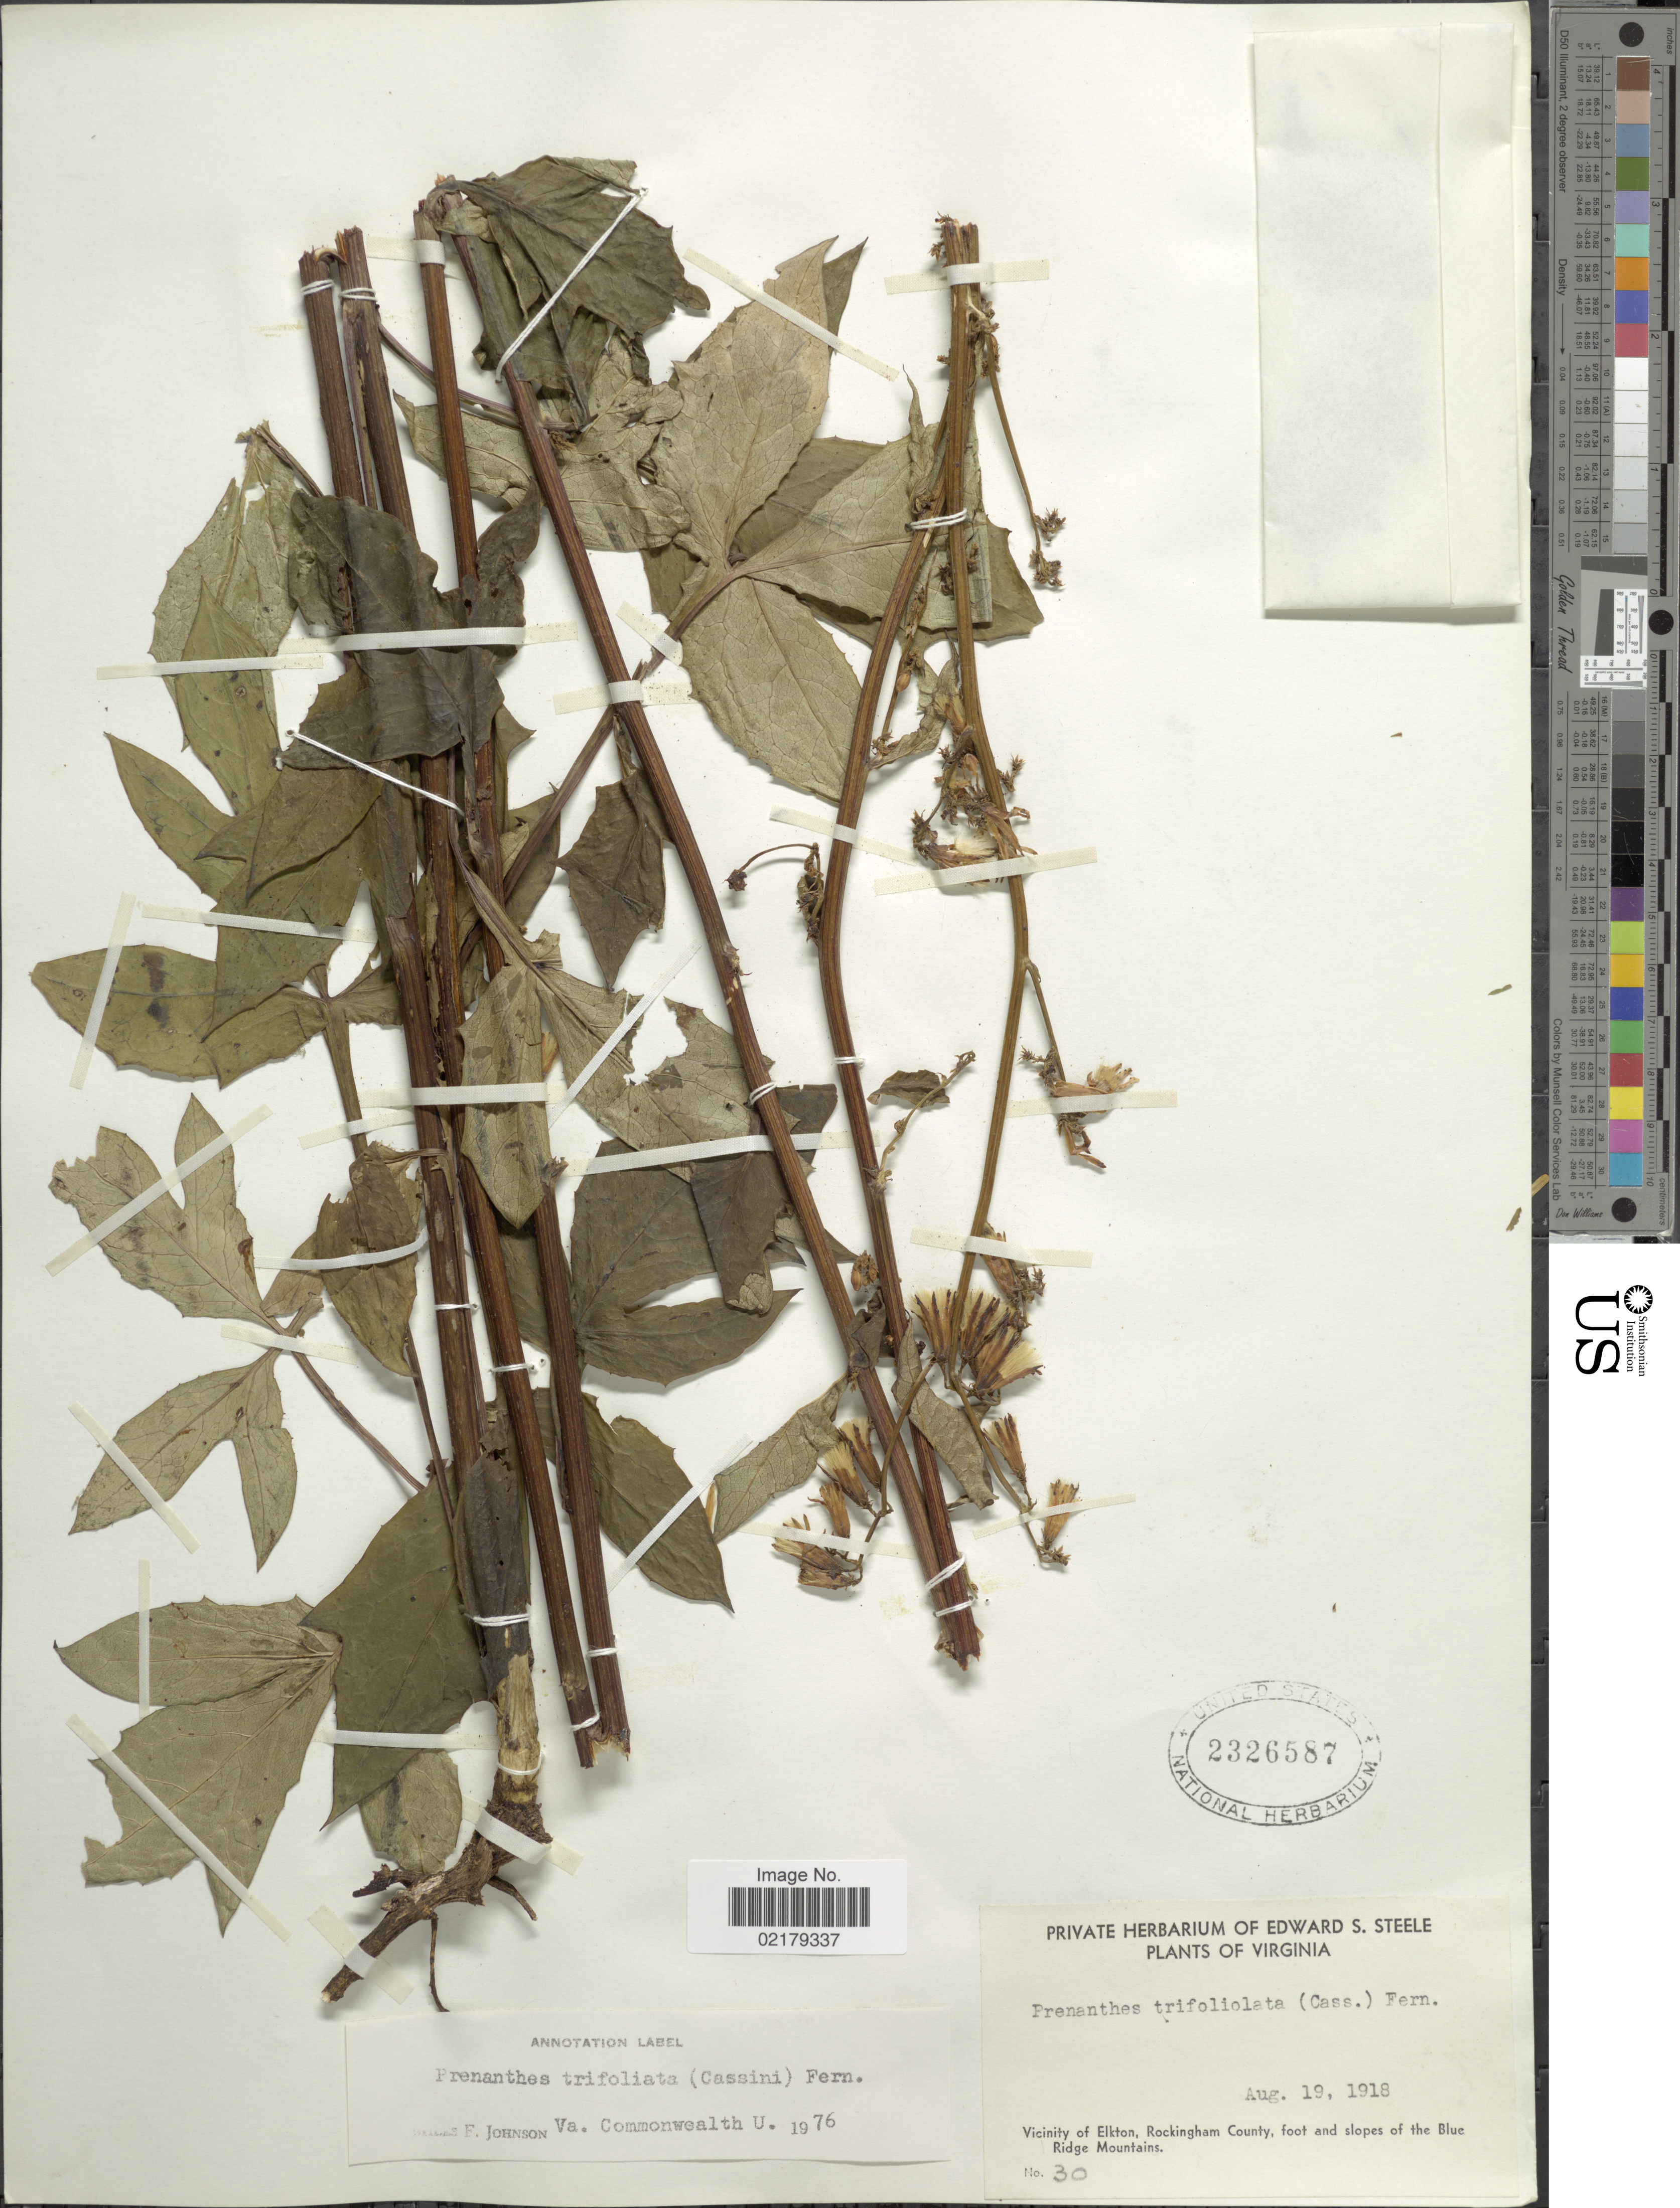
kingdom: Plantae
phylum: Tracheophyta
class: Magnoliopsida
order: Asterales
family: Asteraceae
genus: Nabalus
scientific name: Nabalus trifoliolatus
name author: Cass.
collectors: ex herb. Edward S. Steele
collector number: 30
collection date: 1918-08-19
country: United States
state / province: Virginia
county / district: Rockingham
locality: Vicinity of Elkton, Rockingham County, foot and slopes of the Blue Ridge Mountains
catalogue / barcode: US 2326587